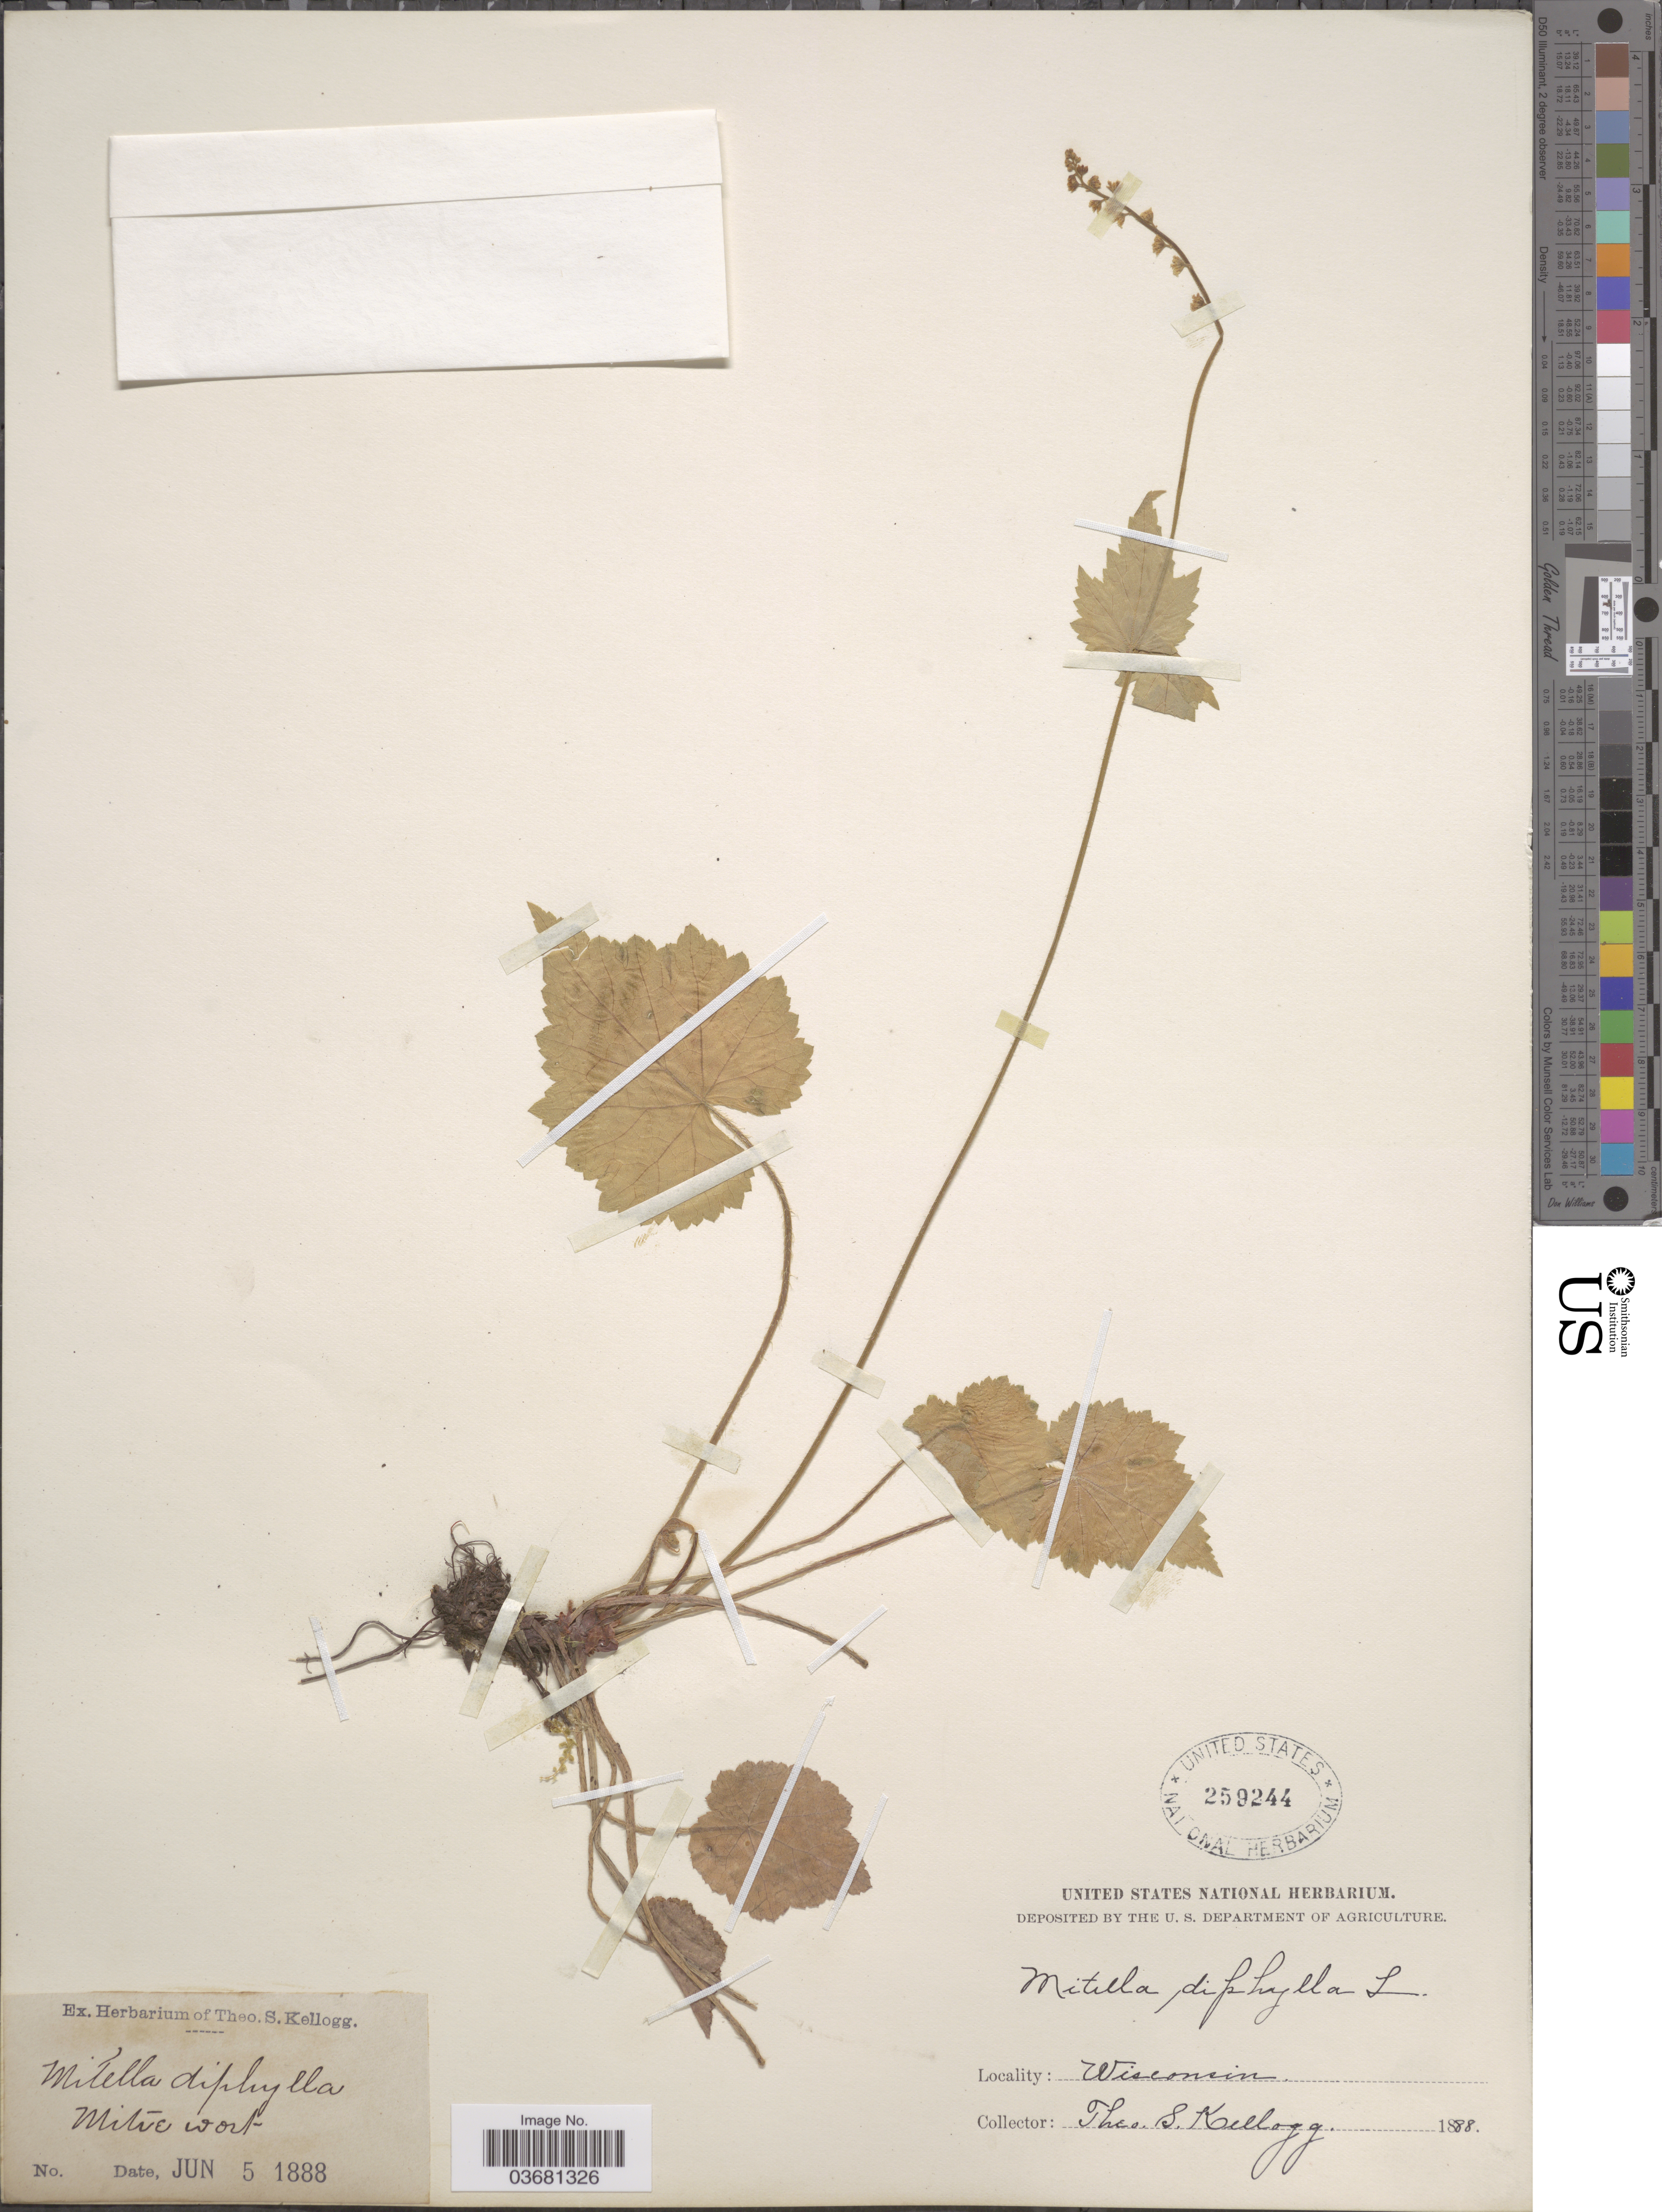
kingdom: Plantae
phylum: Tracheophyta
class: Magnoliopsida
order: Saxifragales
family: Saxifragaceae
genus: Mitella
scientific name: Mitella diphylla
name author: L.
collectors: T. S. Kellogg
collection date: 1888-06-05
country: United States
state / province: Wisconsin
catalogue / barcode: US 259244